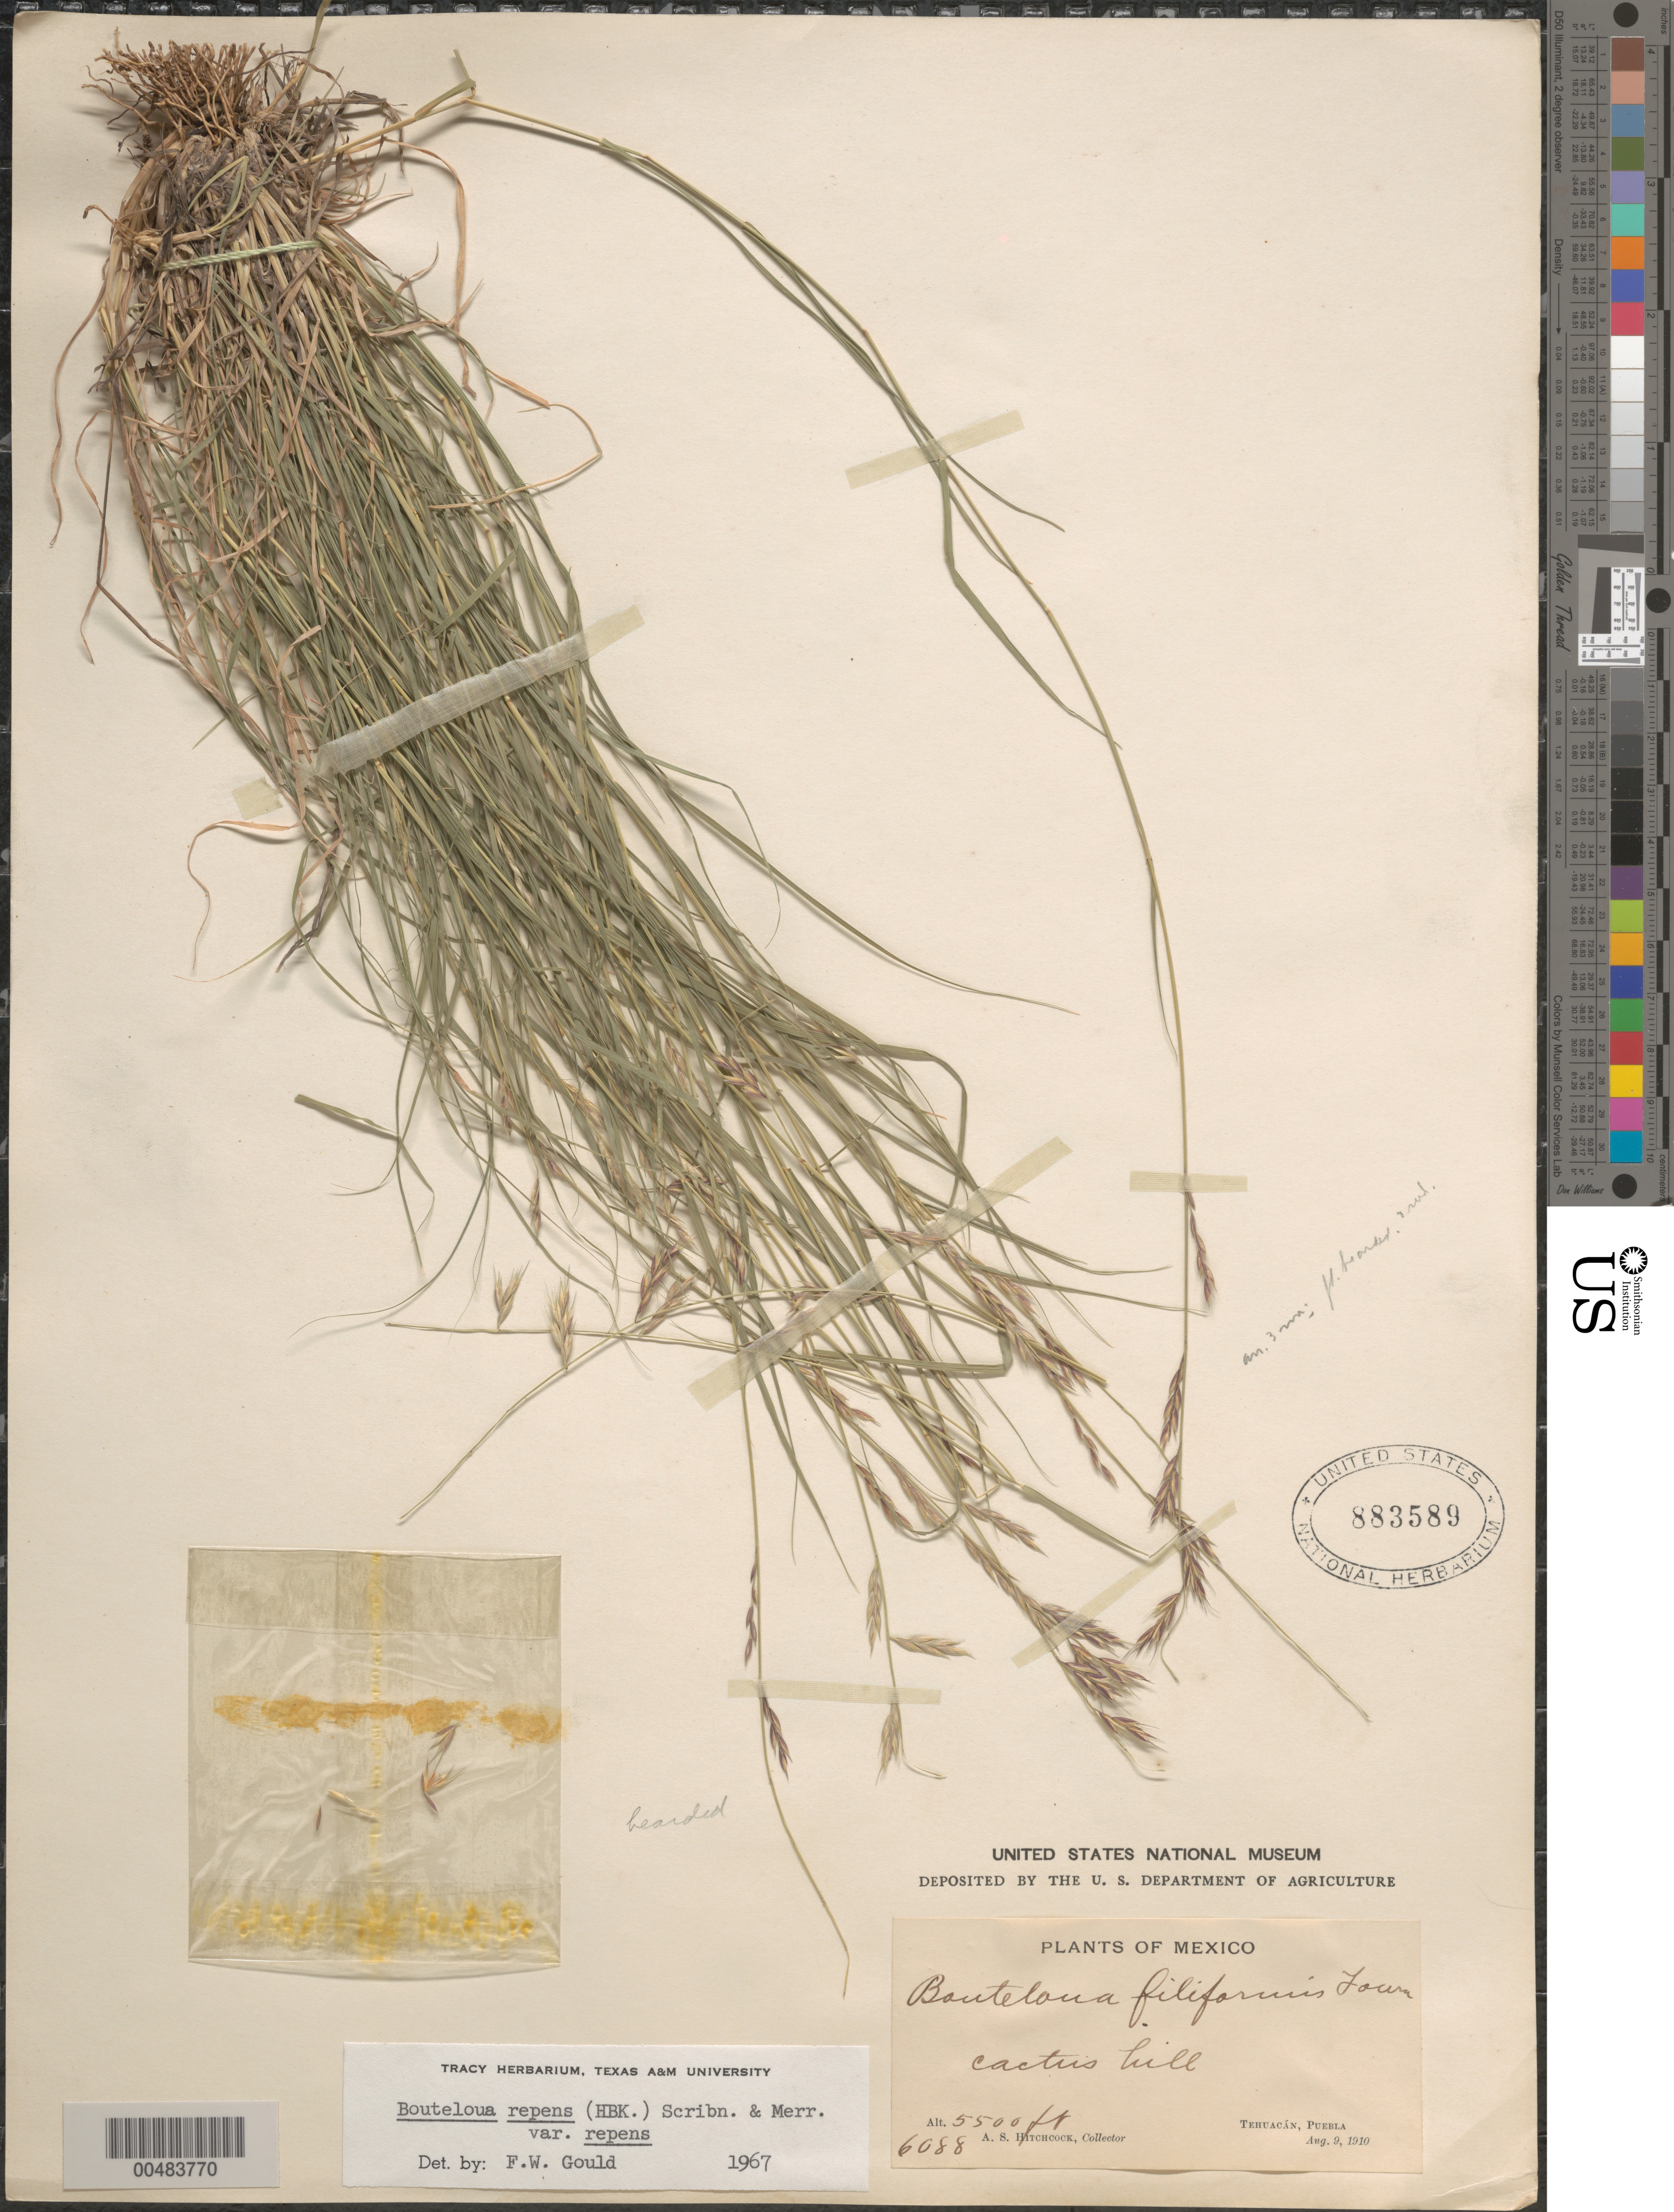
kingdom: Plantae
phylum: Tracheophyta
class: Liliopsida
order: Poales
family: Poaceae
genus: Bouteloua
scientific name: Bouteloua repens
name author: (Kunth) Scribn. & Merr.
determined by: Gould, F. W.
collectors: A. S. Hitchcock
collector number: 6088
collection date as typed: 9 Aug 1910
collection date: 1910-08-09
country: Mexico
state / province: Puebla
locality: Tehuacán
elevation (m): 1676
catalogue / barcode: US 883589